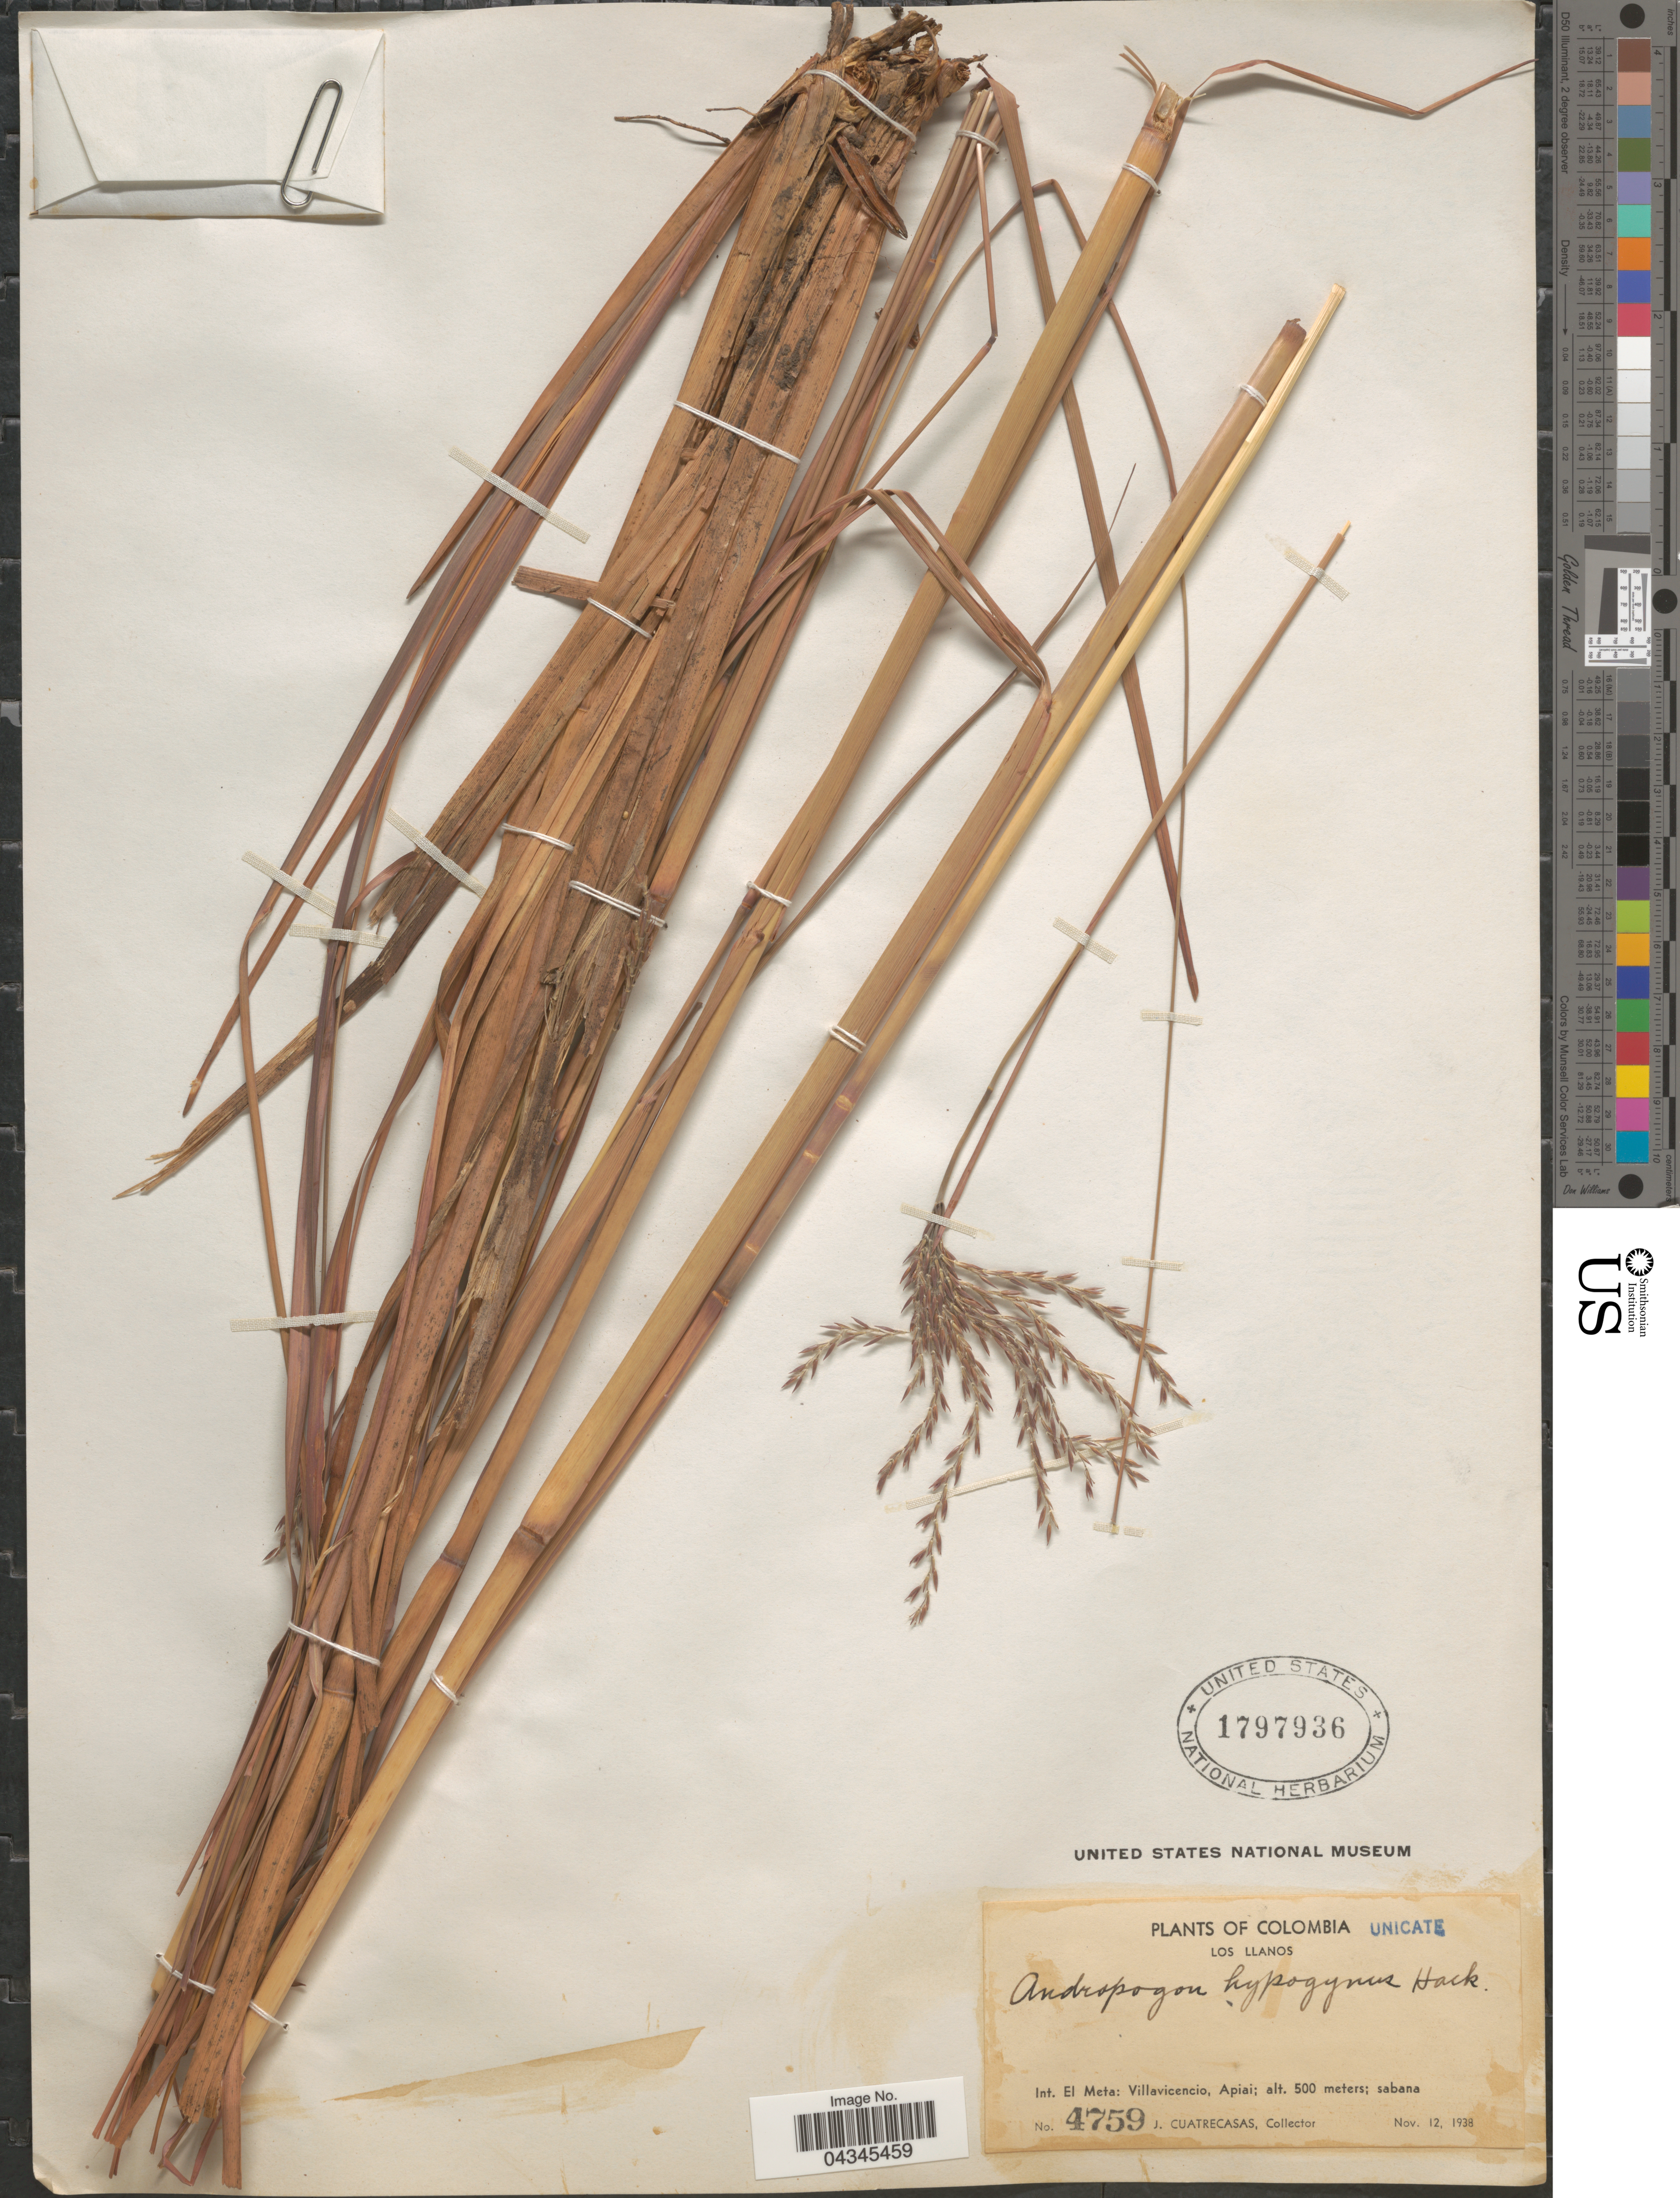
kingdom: Plantae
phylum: Tracheophyta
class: Liliopsida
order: Poales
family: Poaceae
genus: Andropogon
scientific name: Andropogon hypogynus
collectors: J. Cuatrecasas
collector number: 4759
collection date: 1938-11-12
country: Colombia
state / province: Meta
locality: Los Llanos. Int. El Meta: Villavicencio, Apiai.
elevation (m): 500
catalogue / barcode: US 1797936